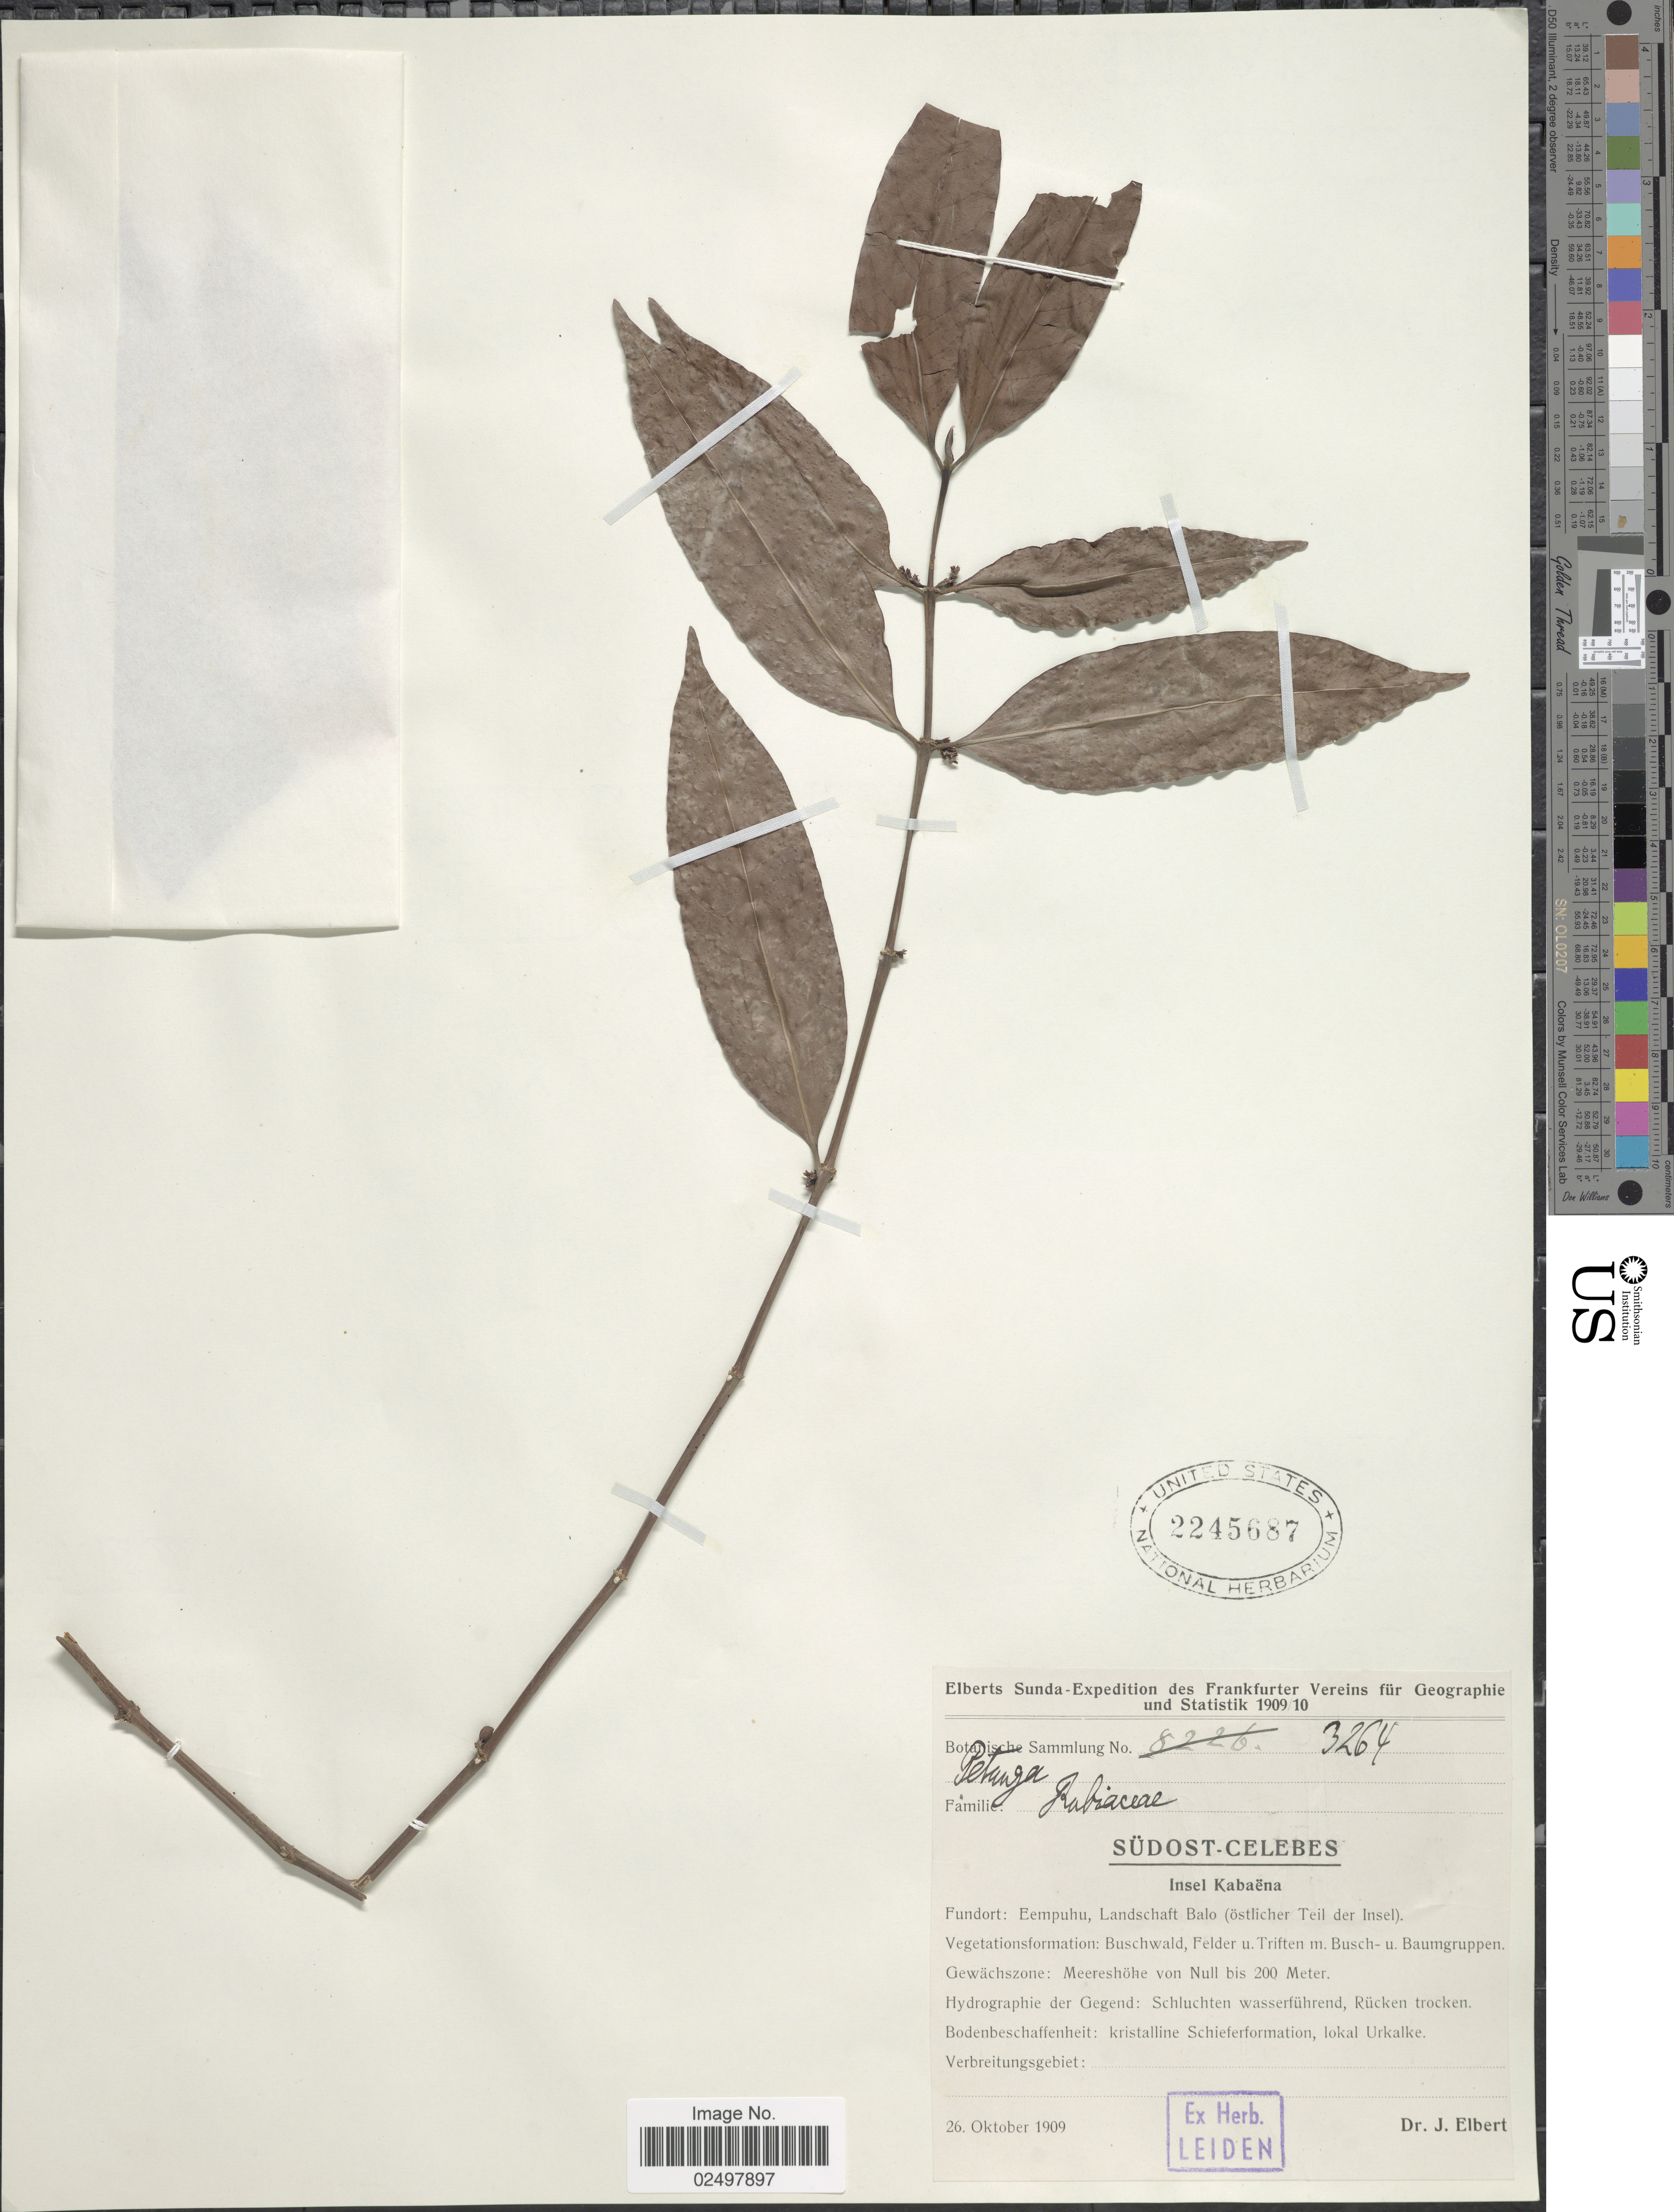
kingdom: Plantae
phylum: Tracheophyta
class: Magnoliopsida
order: Gentianales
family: Rubiaceae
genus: Hypobathrum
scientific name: Hypobathrum sp.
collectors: J. Elbert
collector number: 3264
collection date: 1909-10-26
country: Indonesia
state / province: Sulawesi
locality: Sudost-Celebes, Insel Kabaena, Fundort: Eempuhu, Landschaft Balo (ostlichter Teil der Insel)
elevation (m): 0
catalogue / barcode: US 2245687